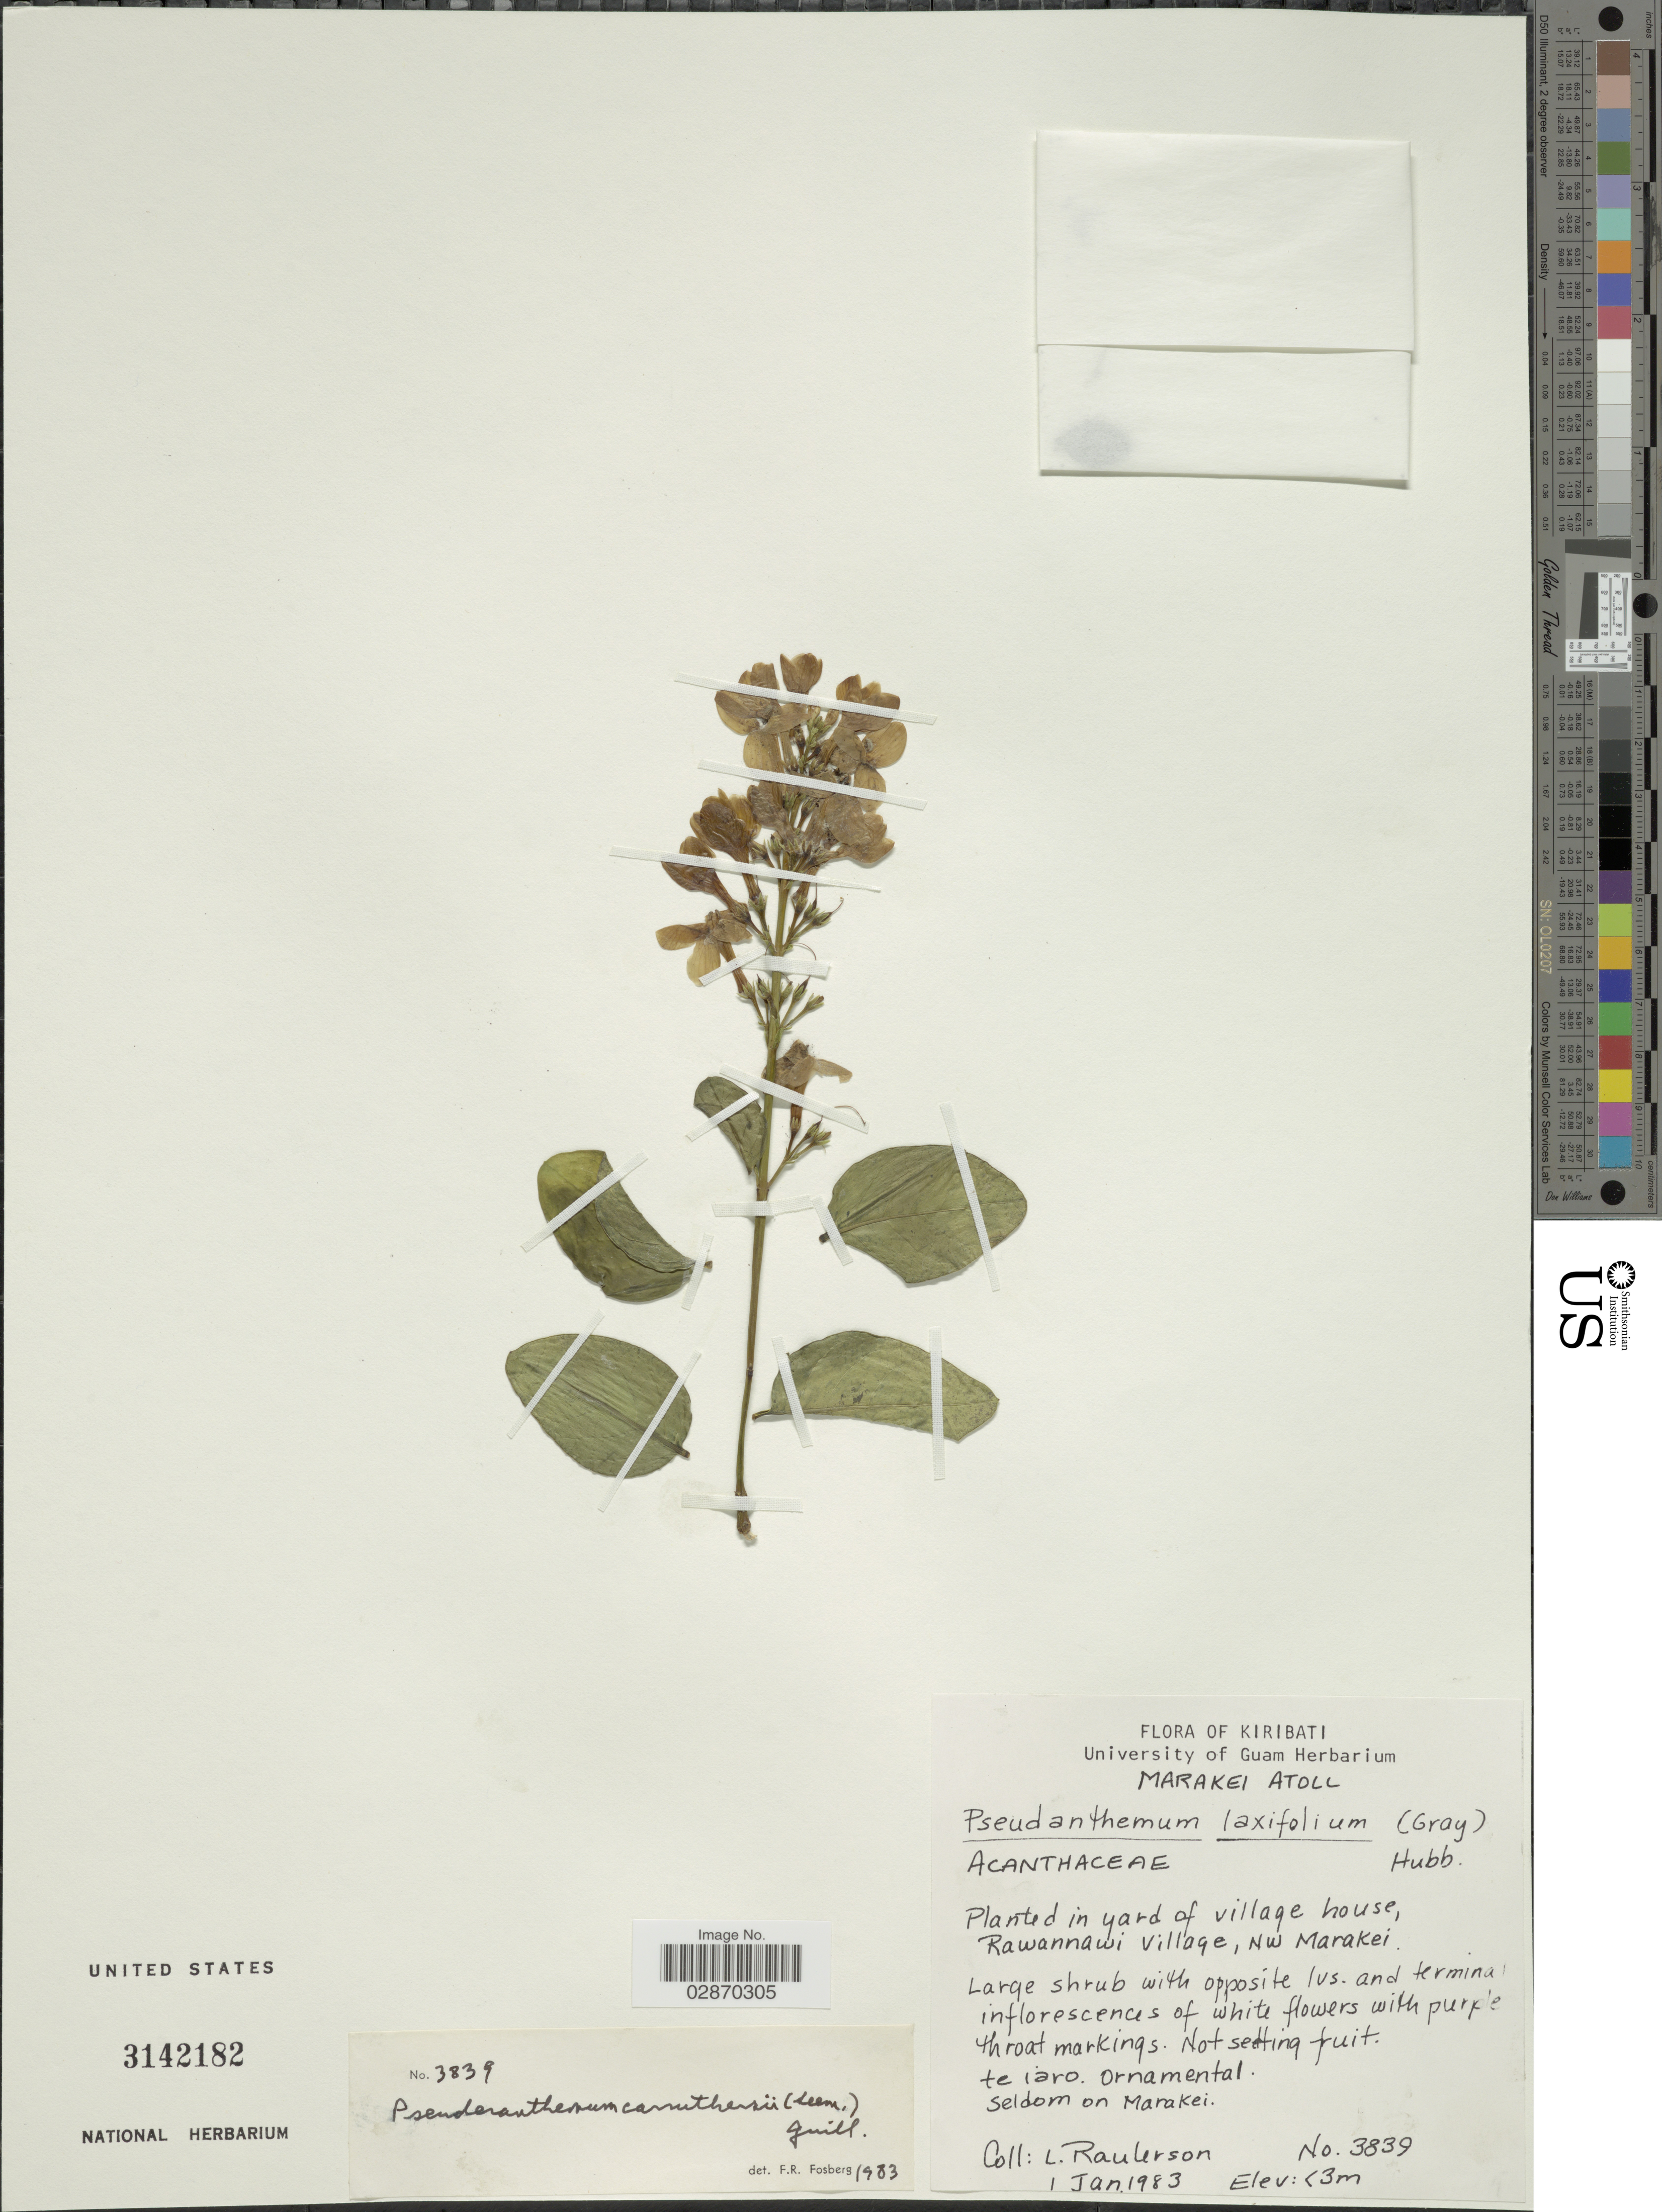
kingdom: Plantae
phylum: Tracheophyta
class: Magnoliopsida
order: Lamiales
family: Acanthaceae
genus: Pseuderanthemum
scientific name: Pseuderanthemum carruthersii var. carruthersii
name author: (Seem.) Guillaumin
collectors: L. Raulerson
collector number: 3839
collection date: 1983-01-01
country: Kiribati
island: Marakei Atoll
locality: Marakei Atoll. Planted in yard of village house, Rawannawi Village, NW Marakei. Seldom on Marakei.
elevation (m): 3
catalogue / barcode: US 3142182